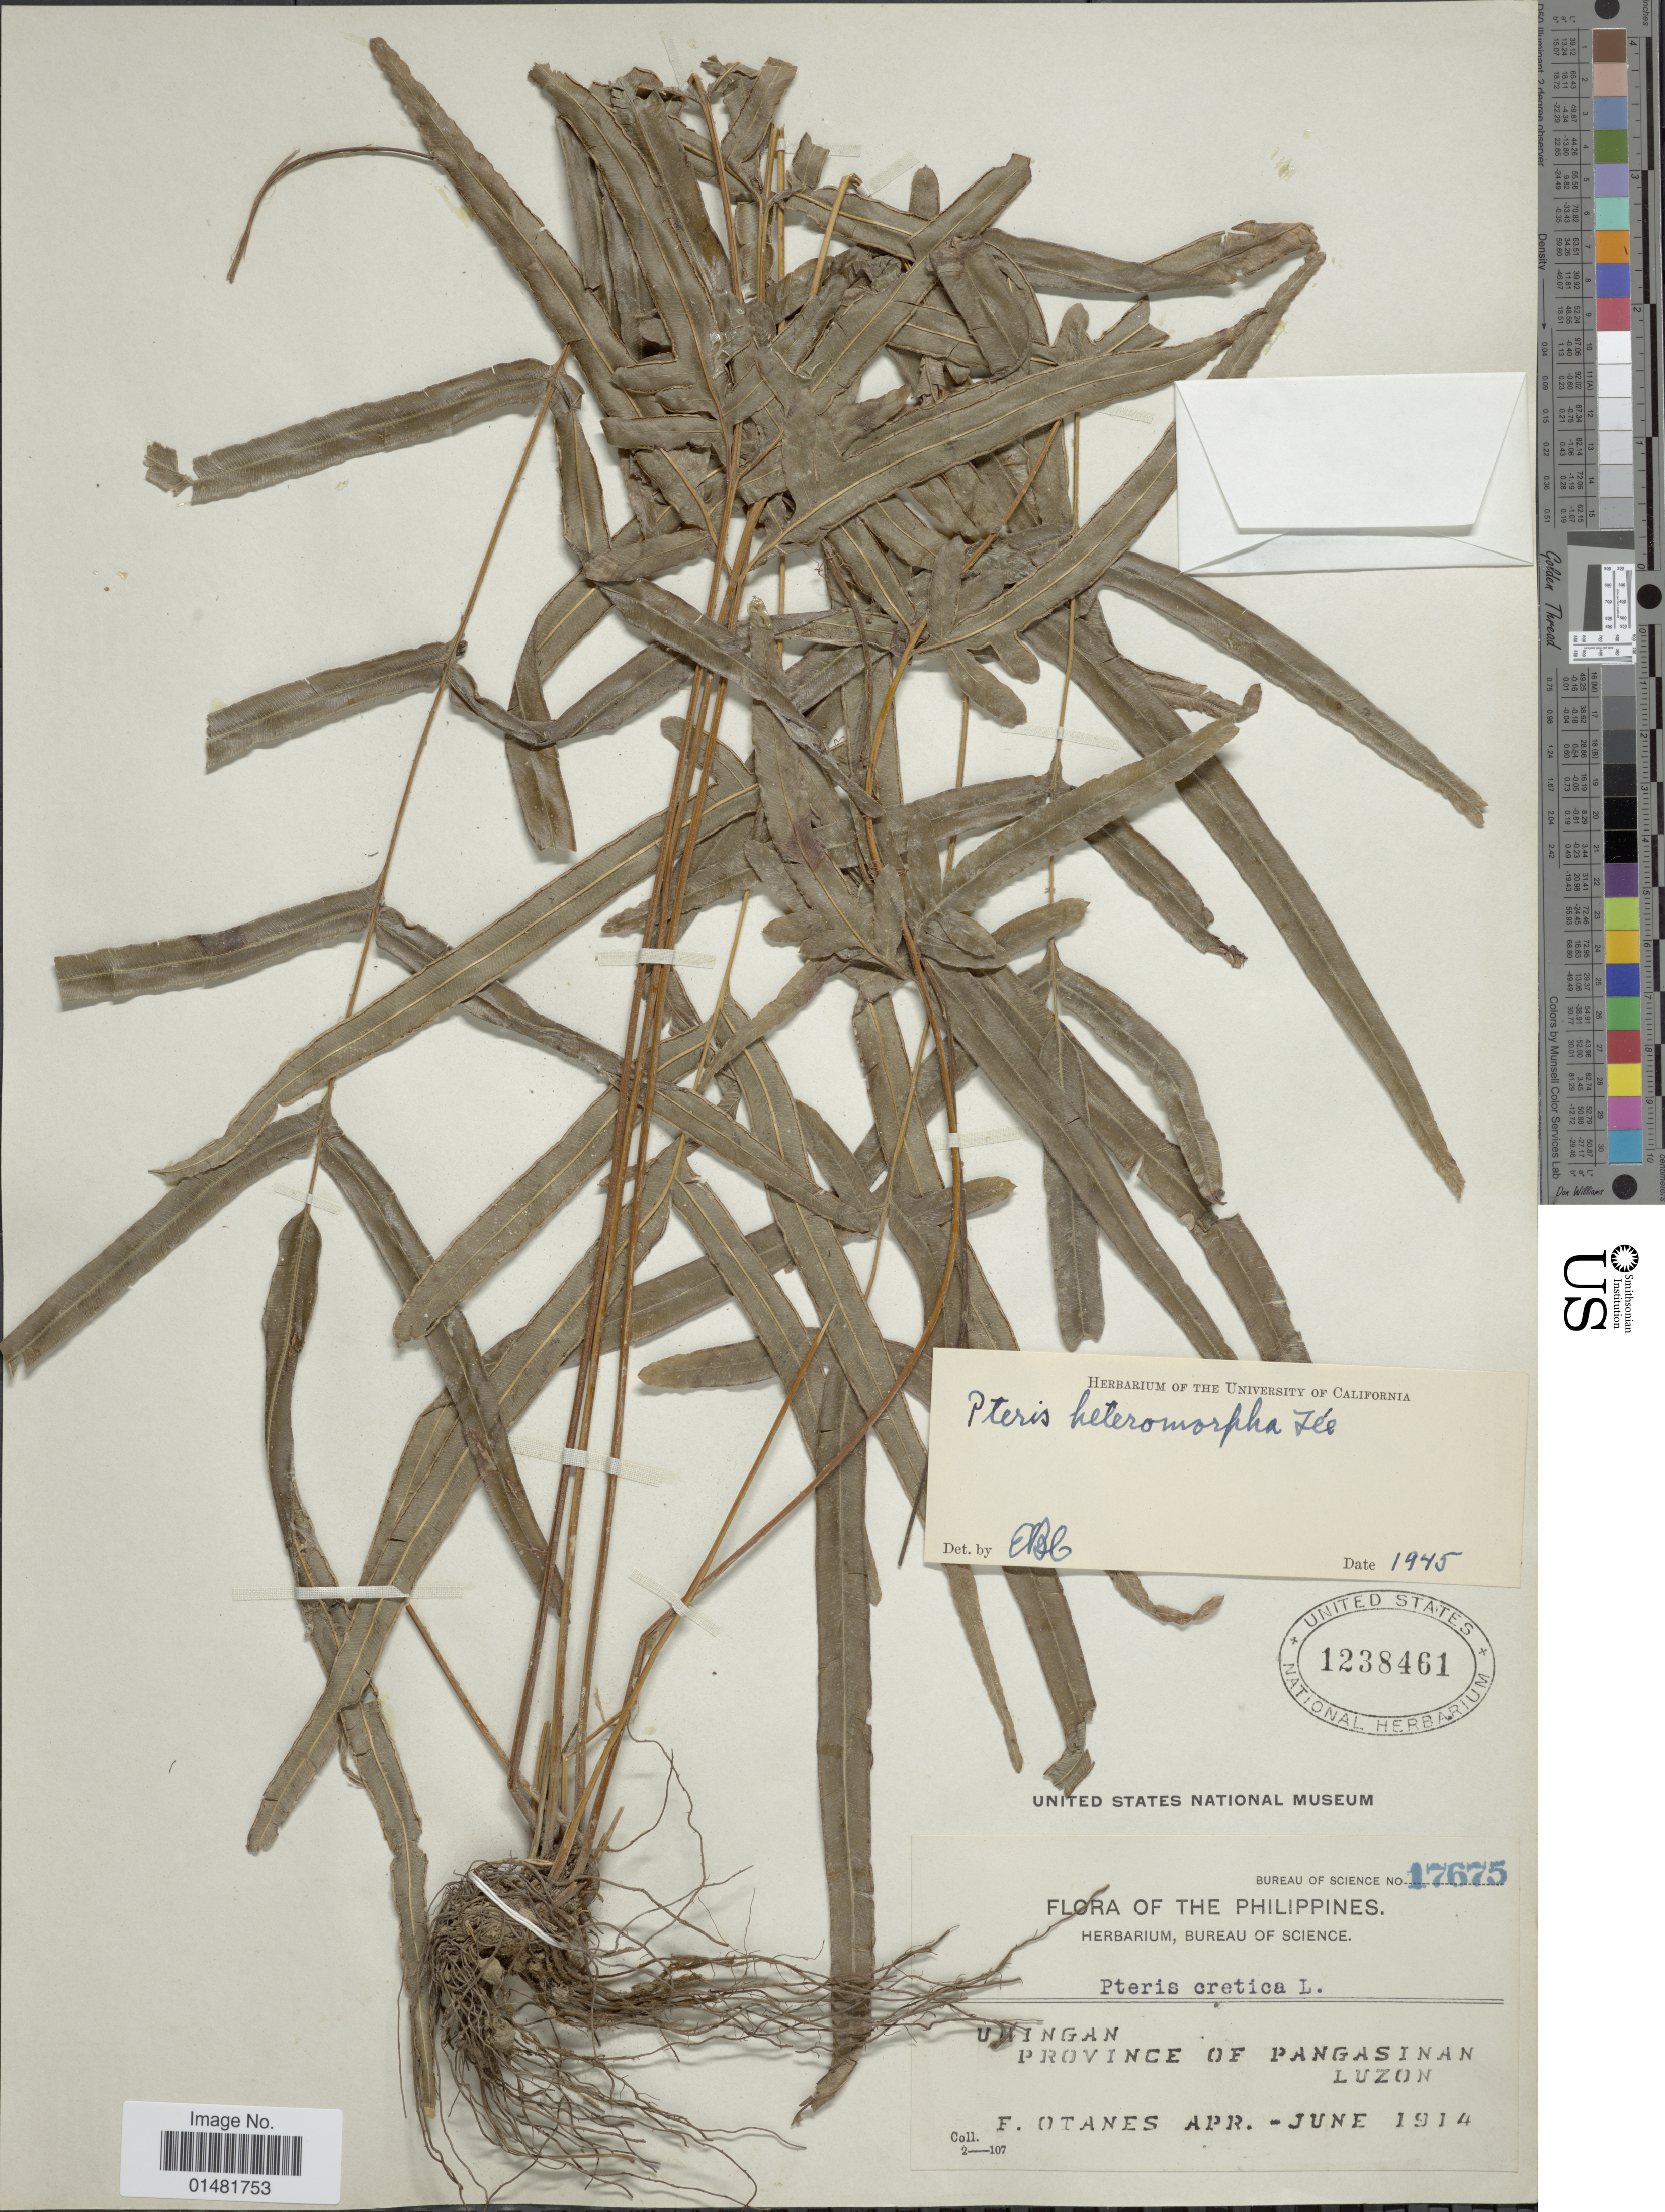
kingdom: Plantae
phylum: Tracheophyta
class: Polypodiopsida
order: Polypodiales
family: Pteridaceae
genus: Pteris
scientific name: Pteris heteromorpha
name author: Fée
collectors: F. Q. Otanes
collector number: Bureau of Science 17675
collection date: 1914-04/1914-06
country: Philippines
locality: Umigan, Province of Pangasinan, Luzon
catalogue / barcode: US 1238461